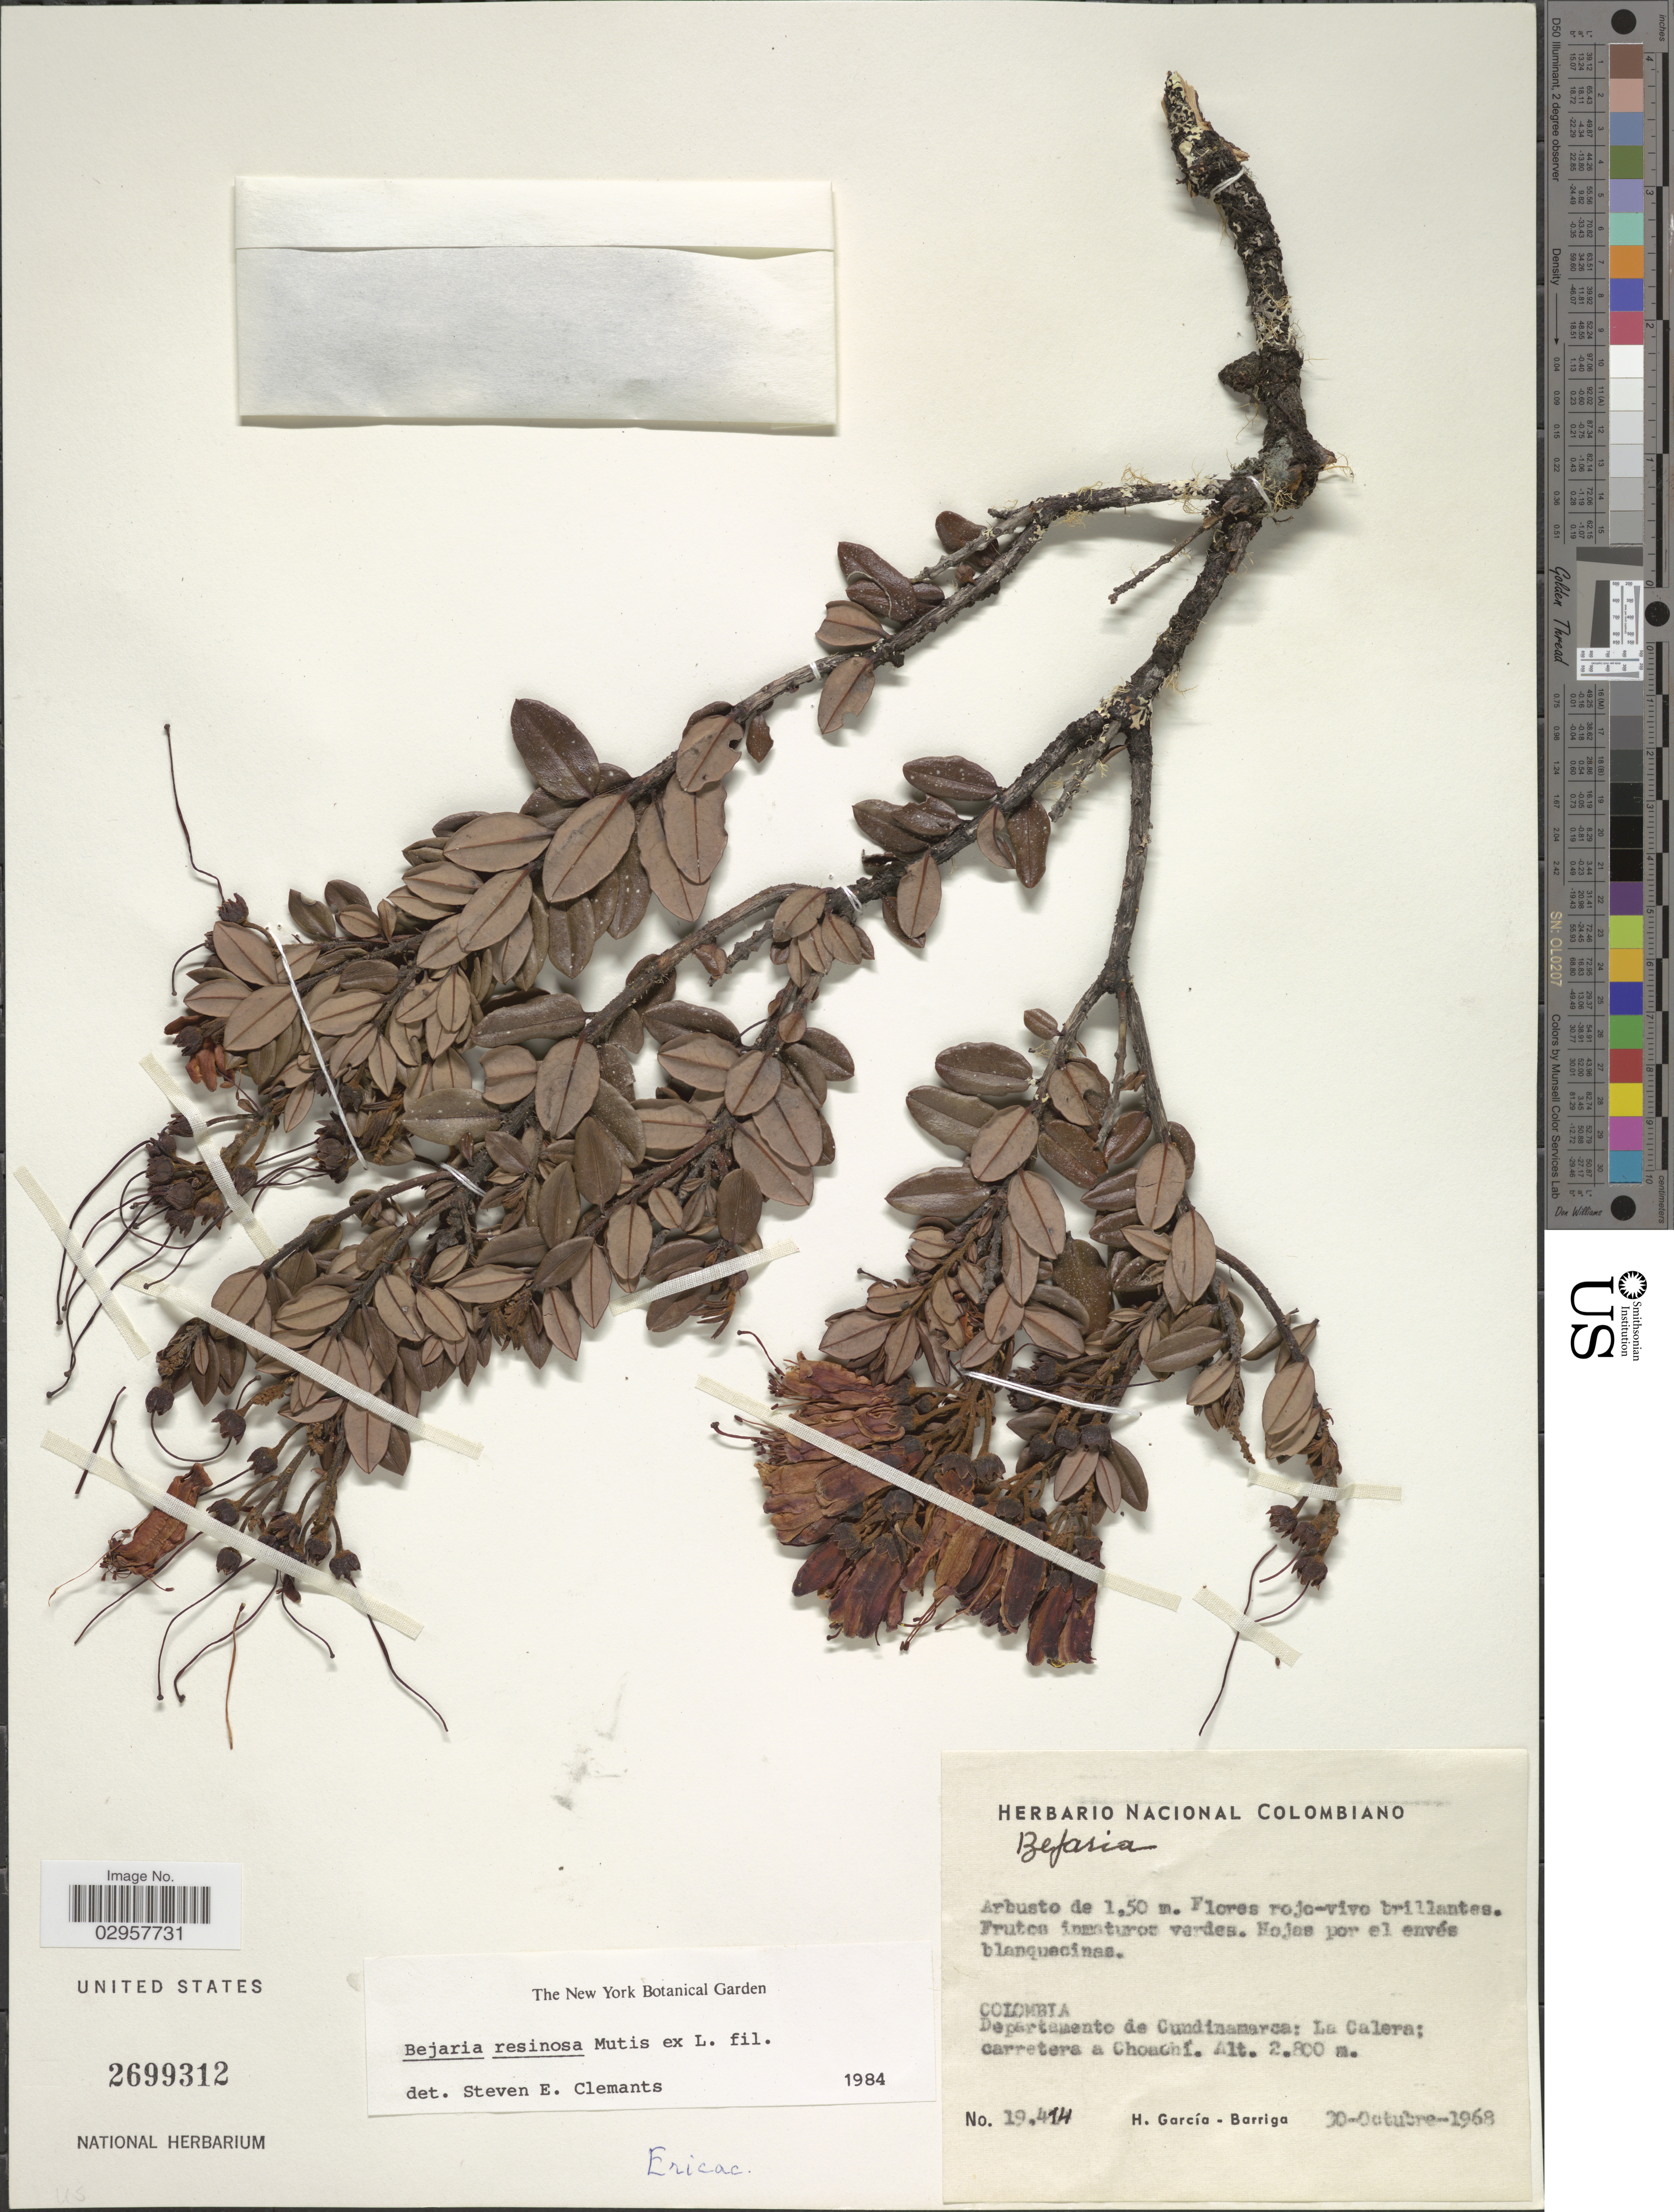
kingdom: Plantae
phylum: Tracheophyta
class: Magnoliopsida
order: Ericales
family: Ericaceae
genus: Befaria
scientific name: Befaria resinosa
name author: Mutis ex L. f.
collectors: H. García Barriga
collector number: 19414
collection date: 1968-10-30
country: Colombia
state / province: Cundinamarca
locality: Departamento de Cundinamarca: La Calera: carretera a Choachí.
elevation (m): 2800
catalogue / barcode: US 2699312